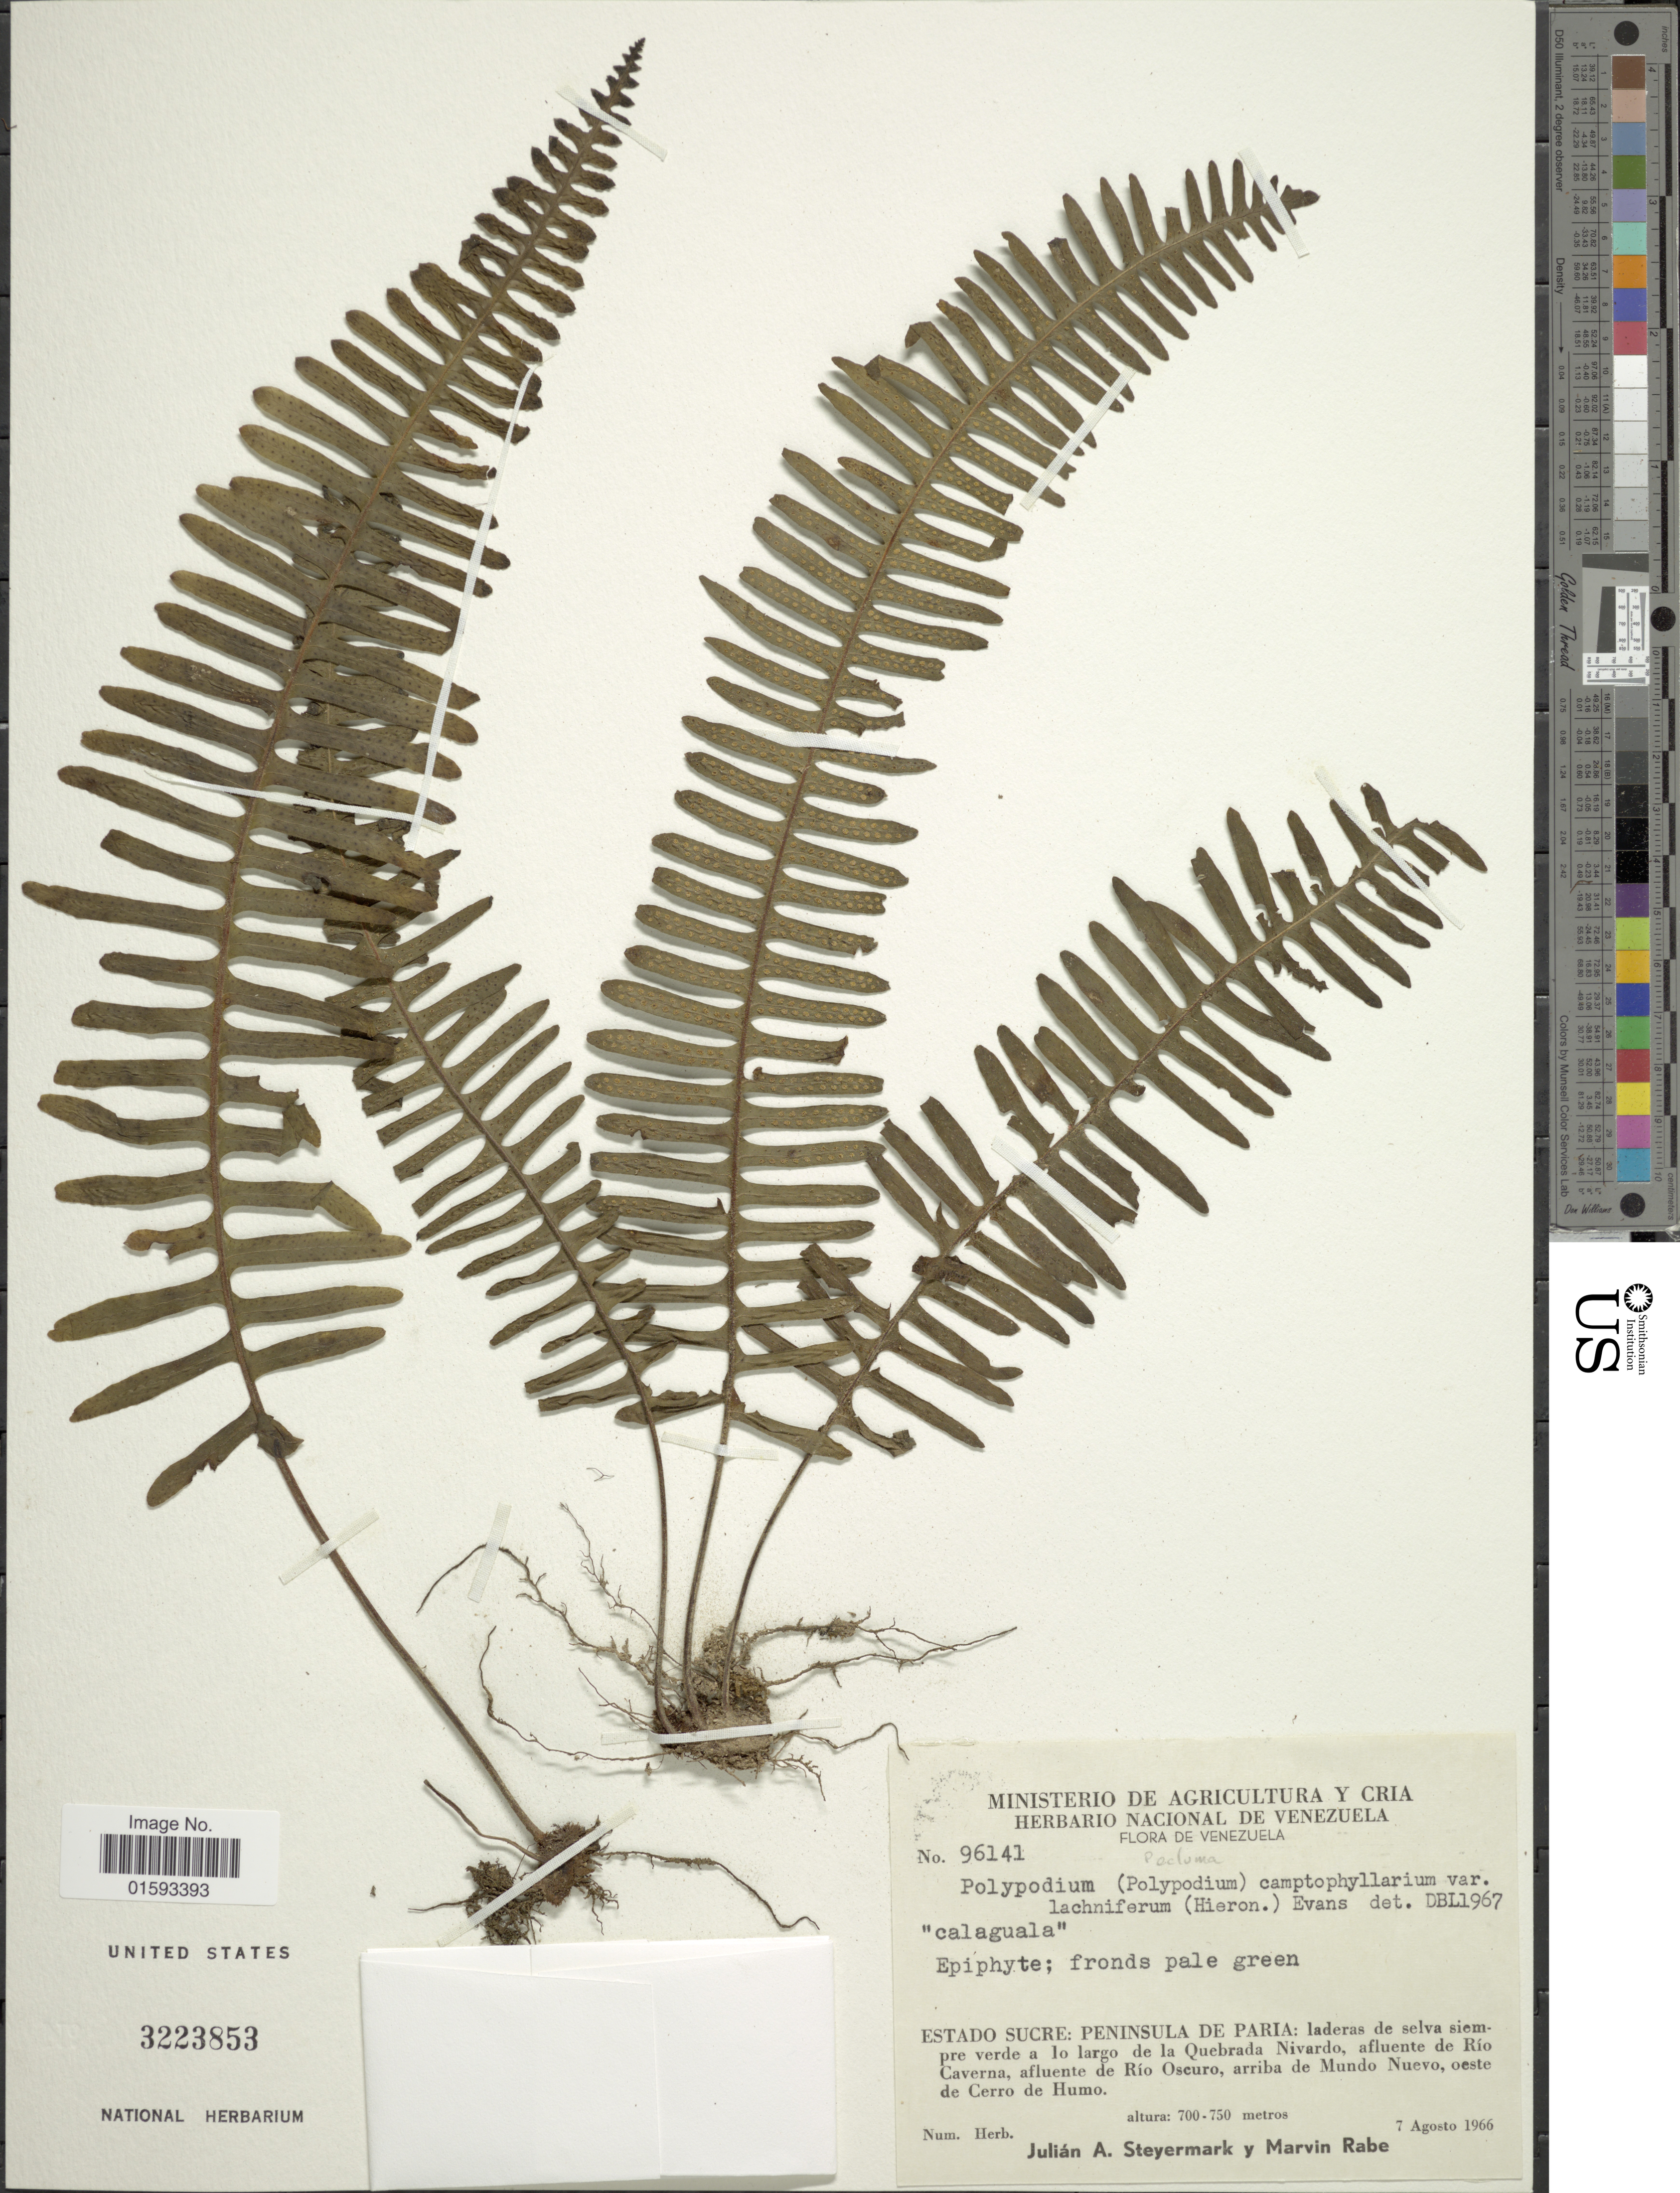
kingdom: Plantae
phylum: Tracheophyta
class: Polypodiopsida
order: Polypodiales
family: Polypodiaceae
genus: Pecluma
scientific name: Pecluma camptophyllaria var. lachnifera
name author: (Hieron.) Lellinger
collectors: J. Steyermark & M. Rabe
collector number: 96141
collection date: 1966-08-07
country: Venezuela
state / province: Sucre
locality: Peninsula de Paria: laderas de selva siempre verde a lo largo de la Quebrada Nivardo, afluente de Rop Caverna, afluente de Rio Oscuro, arriba de Mundo Nuevo, oeste de Cerro de Humo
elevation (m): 700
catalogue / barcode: US 3223853